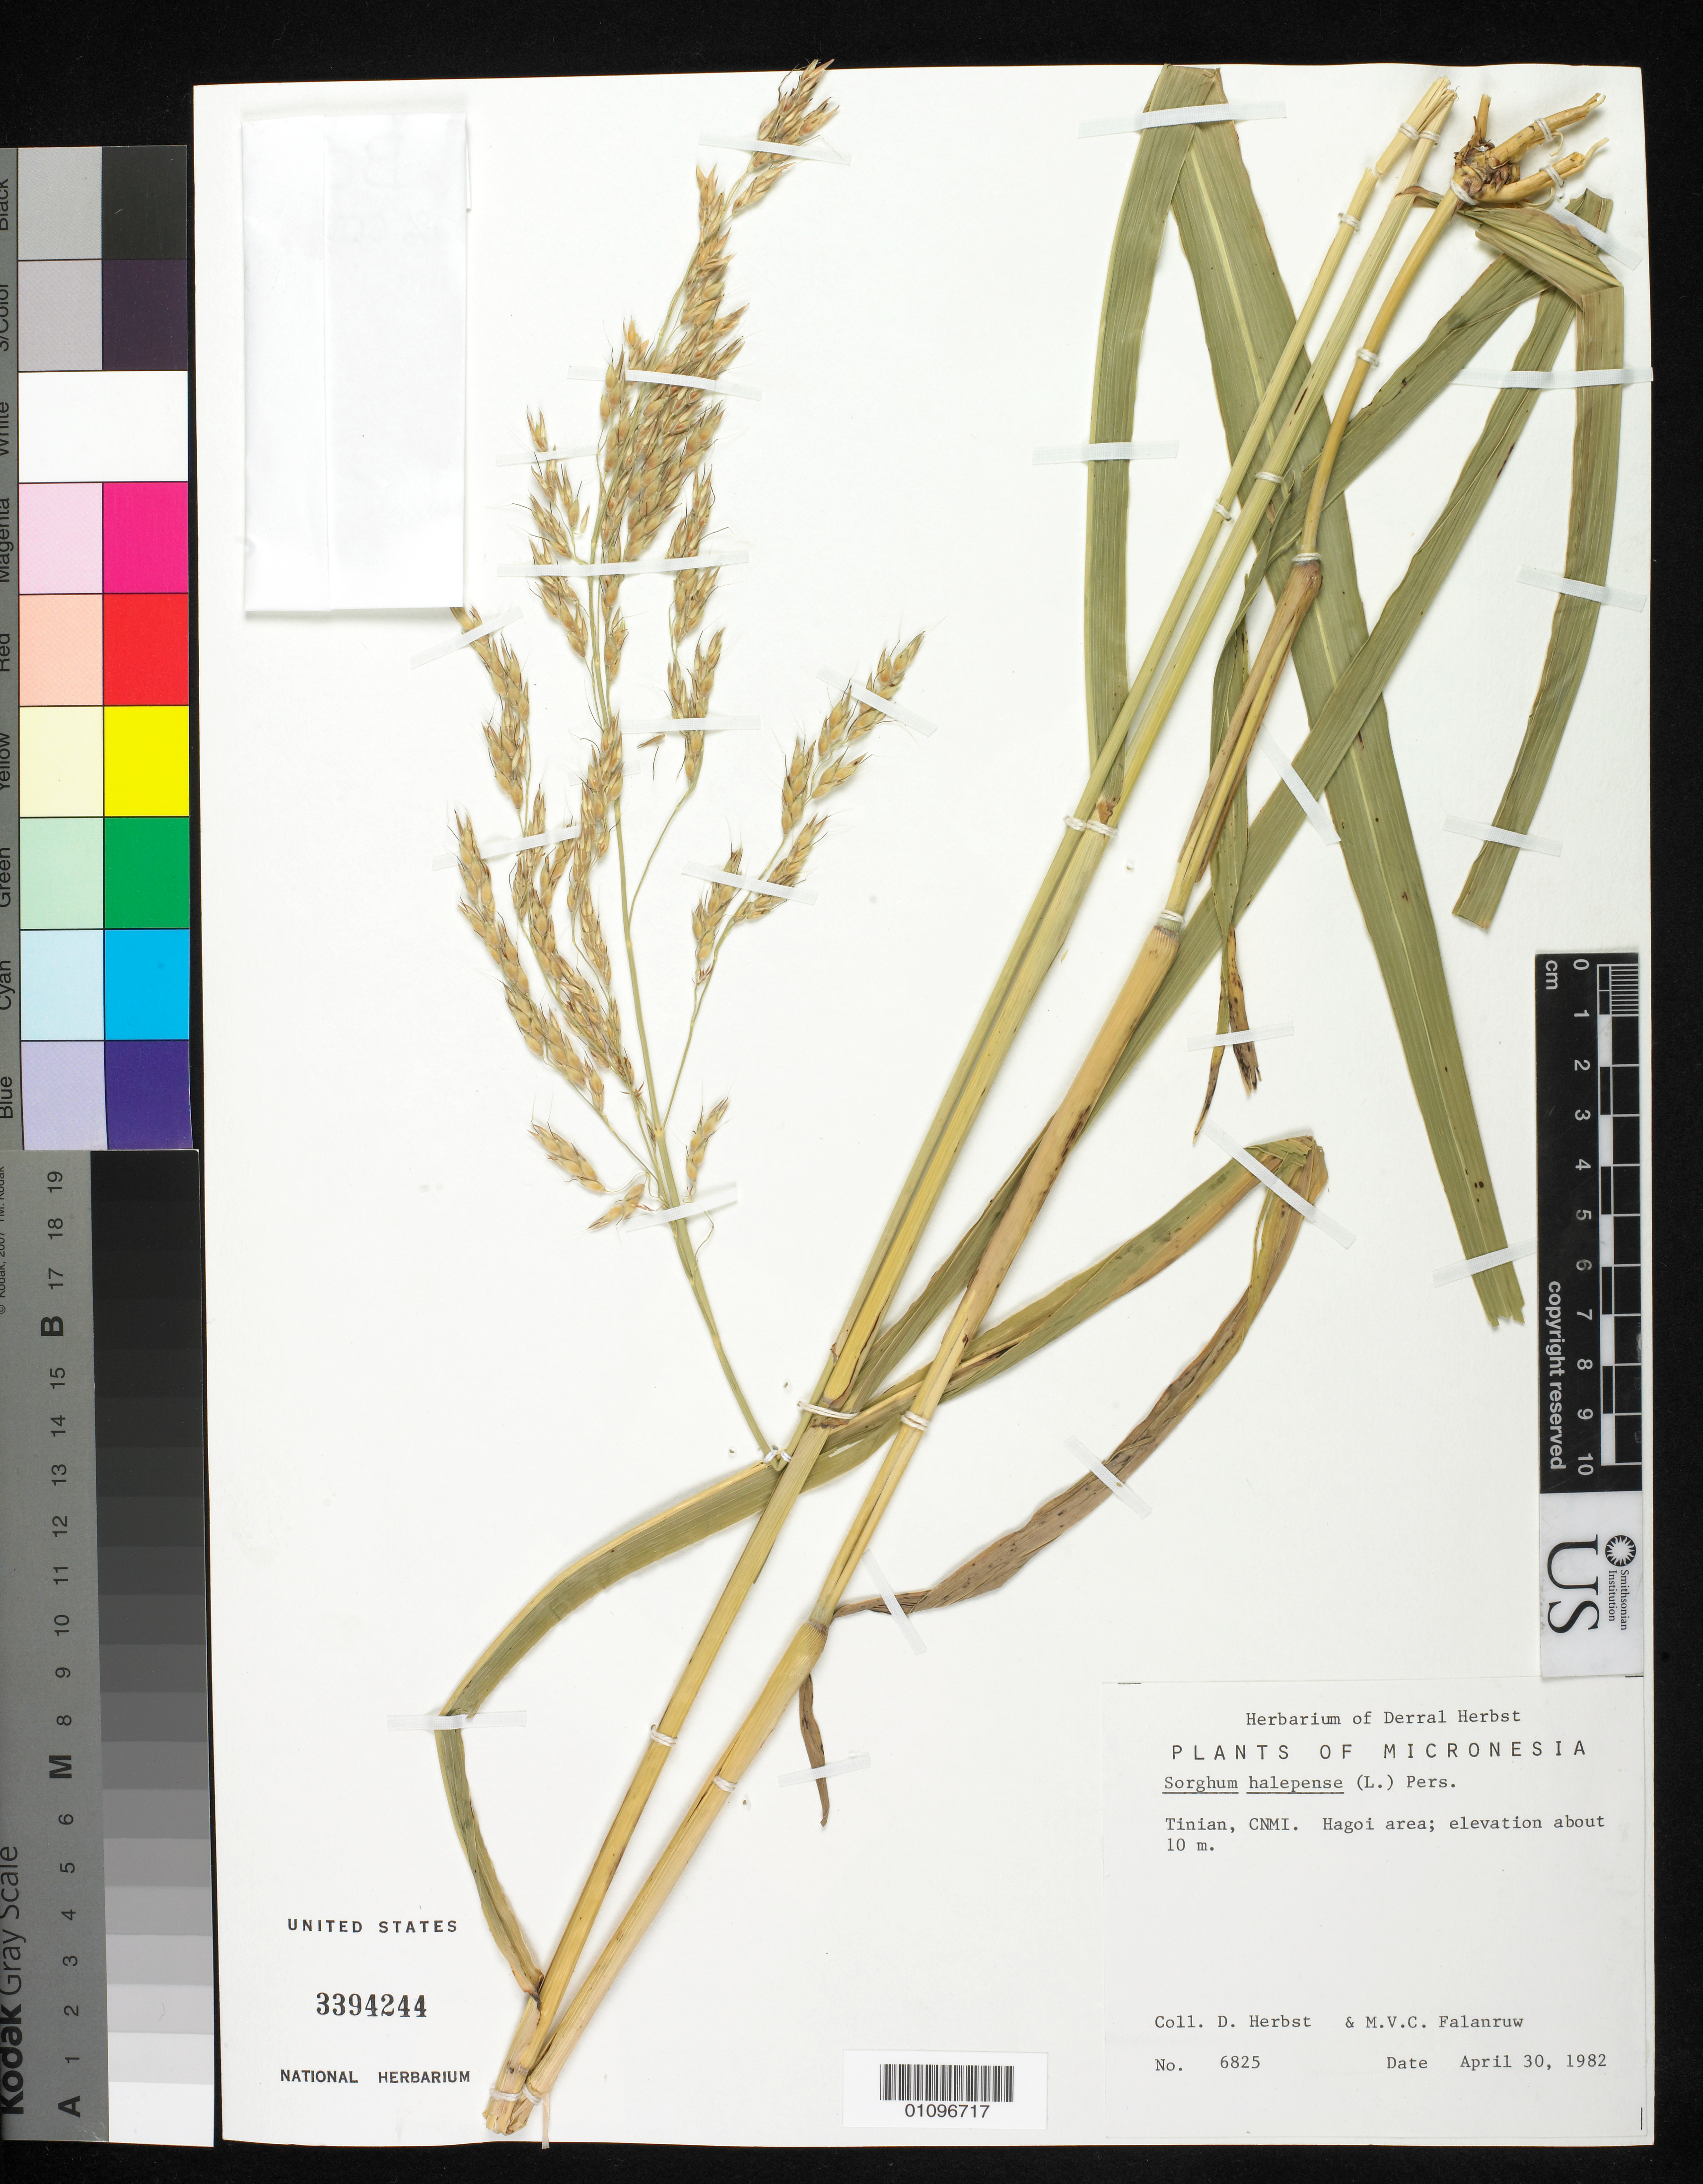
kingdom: Plantae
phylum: Tracheophyta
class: Liliopsida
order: Poales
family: Poaceae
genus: Sorghum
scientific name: Sorghum halepense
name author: (L.) Pers.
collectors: D. R. Herbst & M. V. Falanruw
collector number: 6875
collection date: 1982-04-30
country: Northern Mariana Islands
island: Tinian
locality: Hagoi area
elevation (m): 10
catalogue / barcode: US 3394244